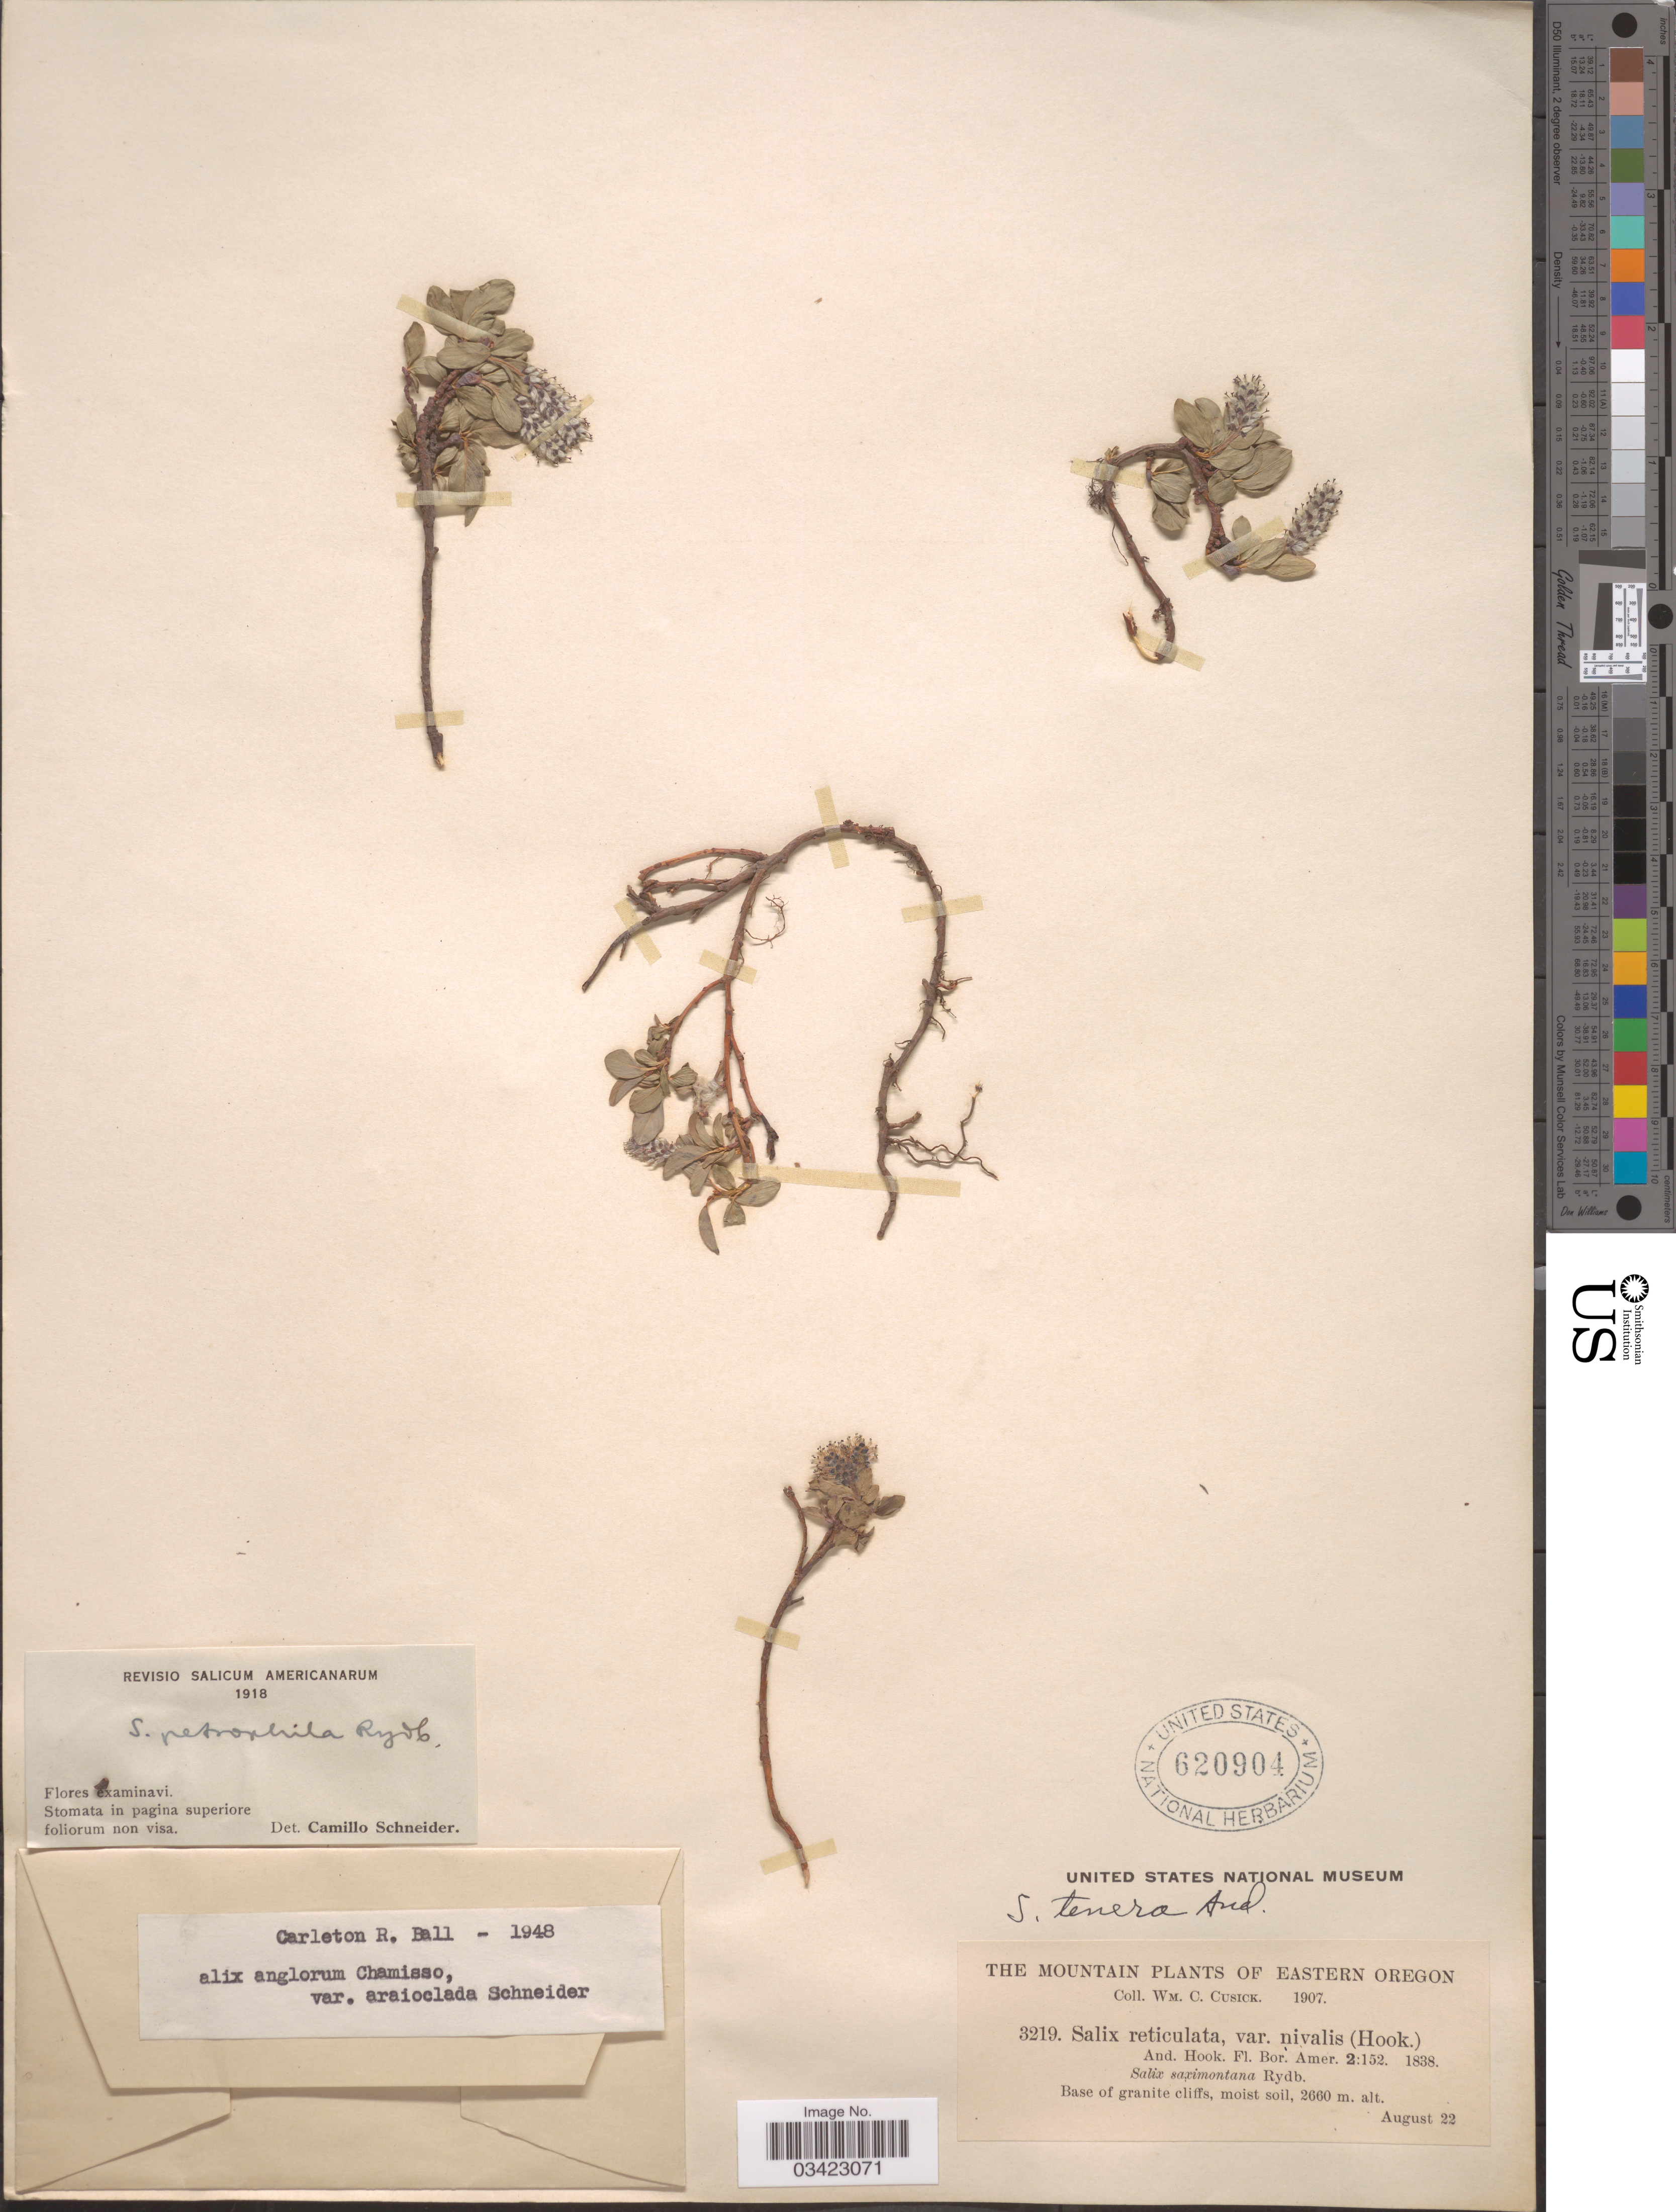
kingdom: Plantae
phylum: Tracheophyta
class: Magnoliopsida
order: Malpighiales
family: Salicaceae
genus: Salix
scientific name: Salix anglorum var. araioclada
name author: C.K. Schneid.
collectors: W. C. Cusick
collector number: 3219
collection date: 1907-08-22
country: United States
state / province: Oregon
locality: The Mountain. Eastern Oregon.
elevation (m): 2660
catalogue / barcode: US 620904